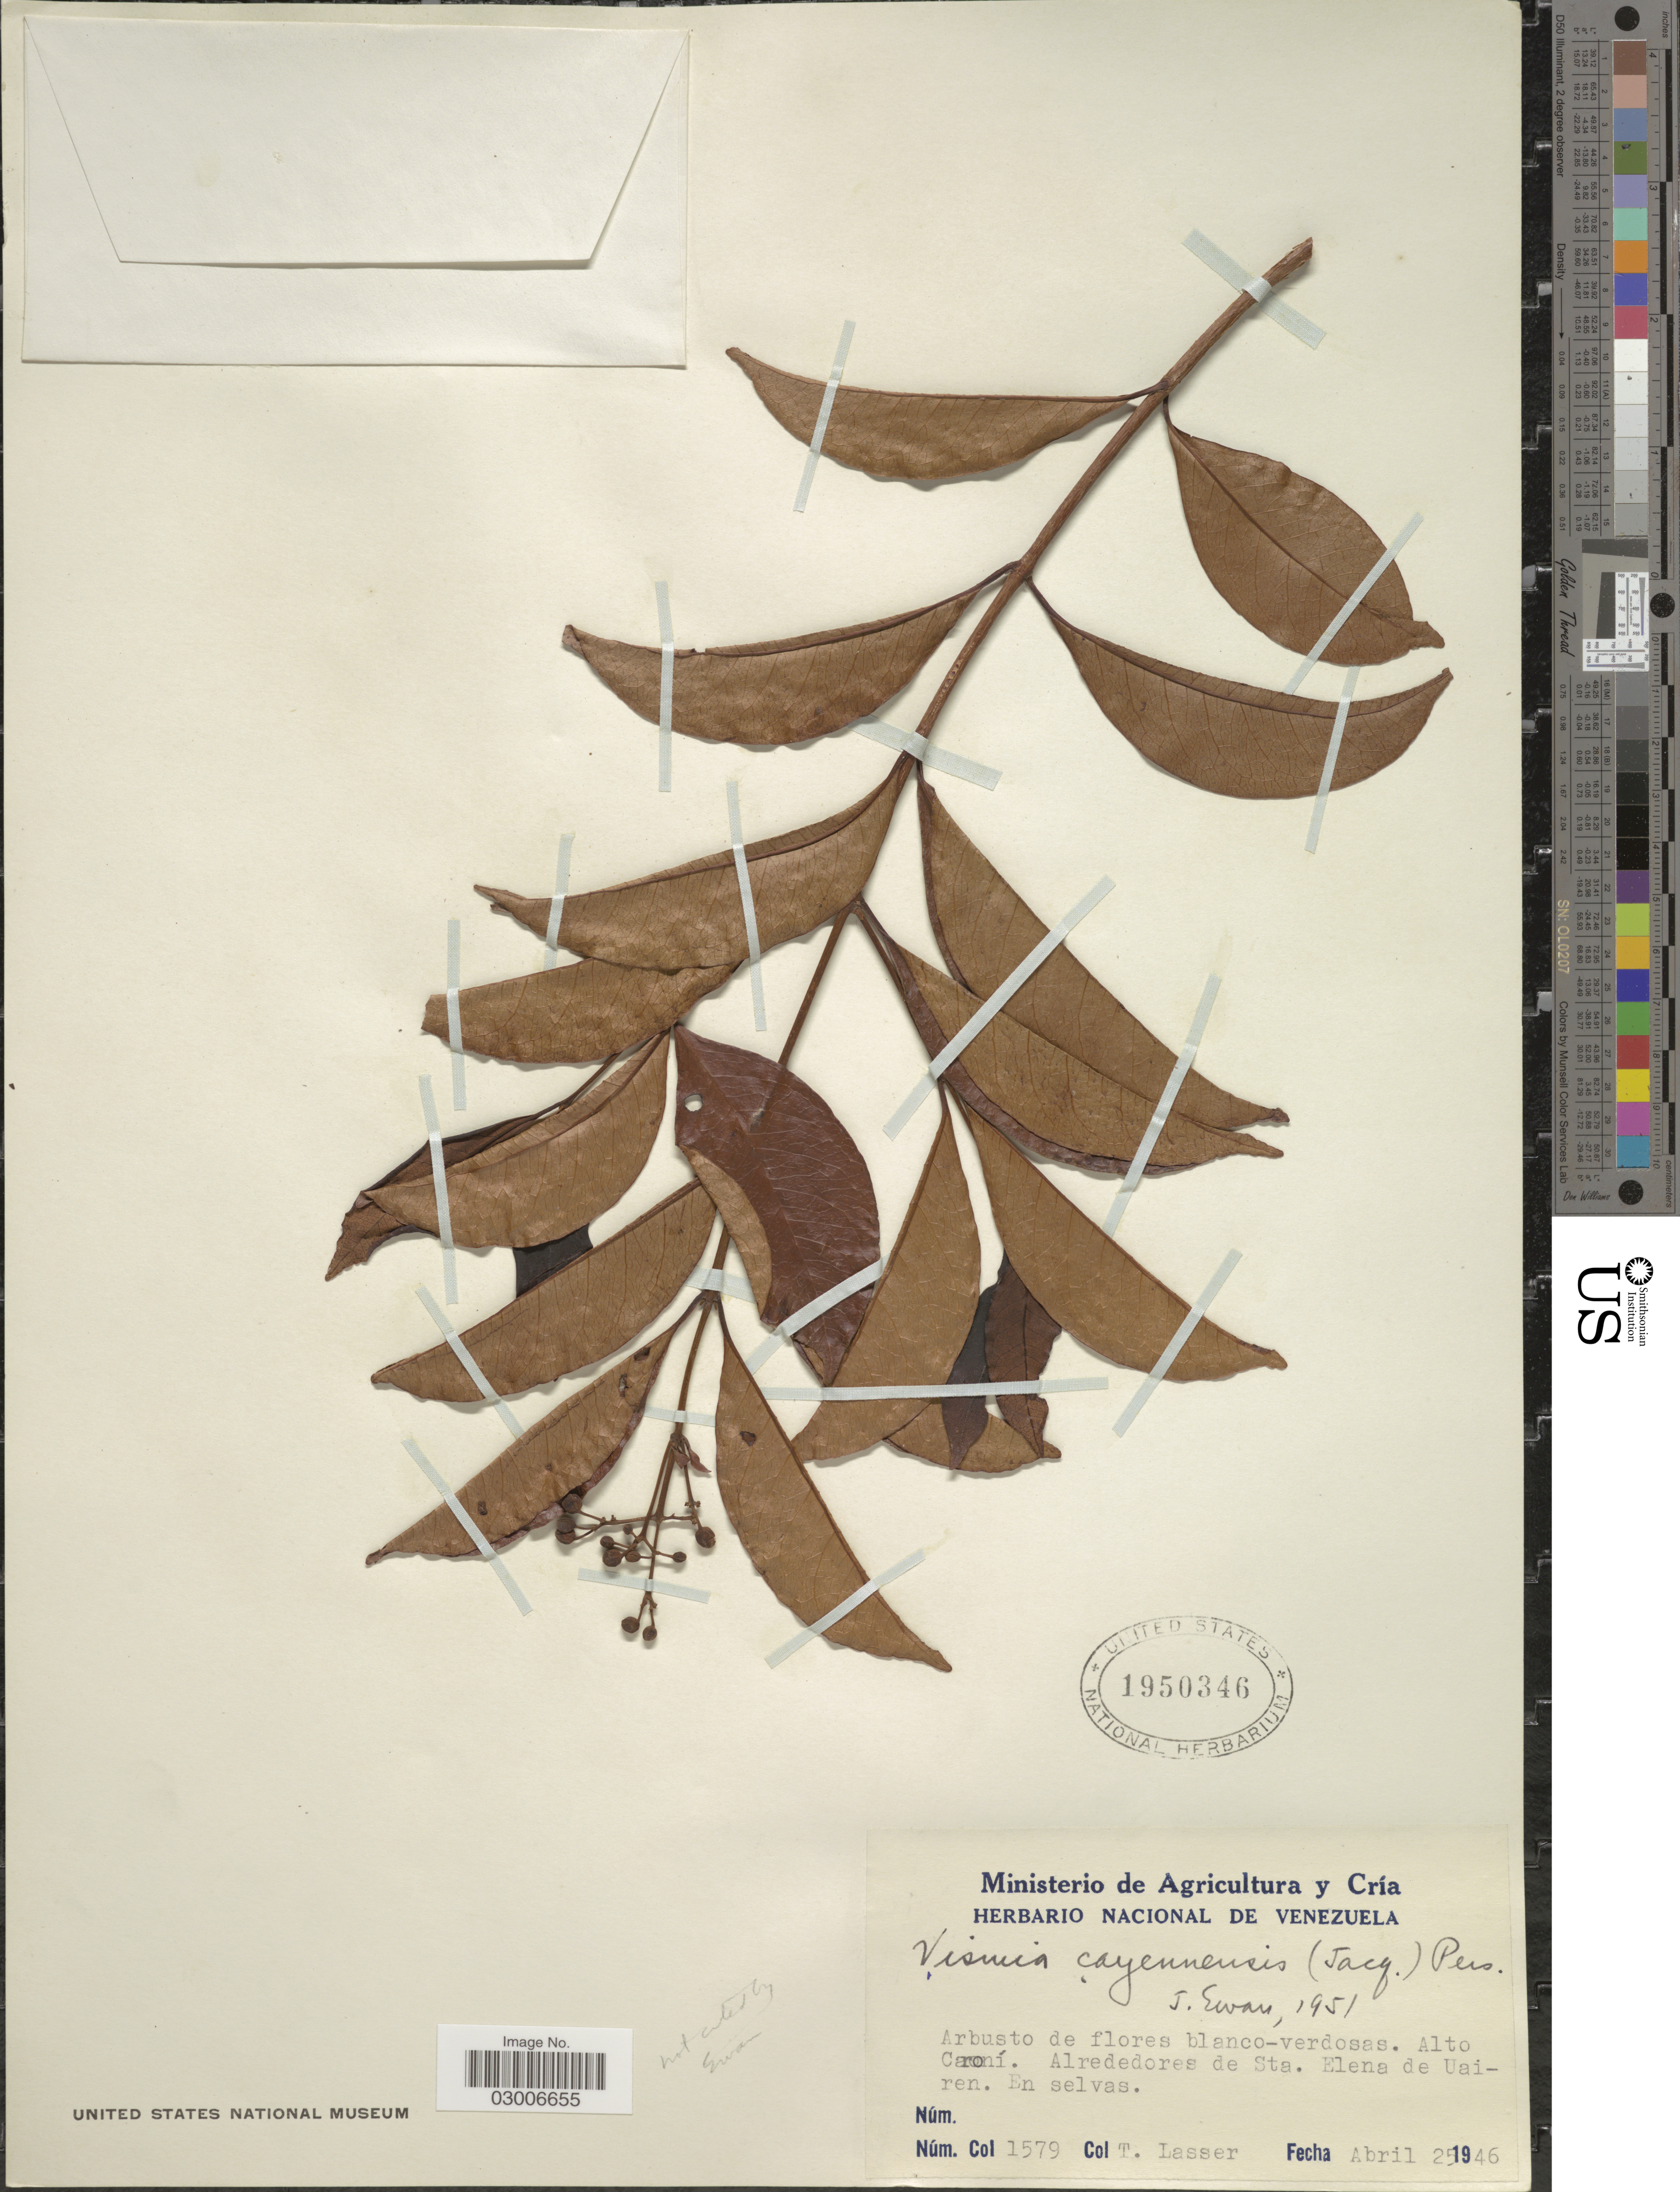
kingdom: Plantae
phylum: Tracheophyta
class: Magnoliopsida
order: Malpighiales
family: Hypericaceae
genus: Vismia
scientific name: Vismia cayennensis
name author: (Jacq.) Pers.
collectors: T. Lasser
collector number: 1579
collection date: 1946-04-25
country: Venezuela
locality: Alto Caroní, Alrededores de Sta. Elena de Uairen.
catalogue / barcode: US 1950346